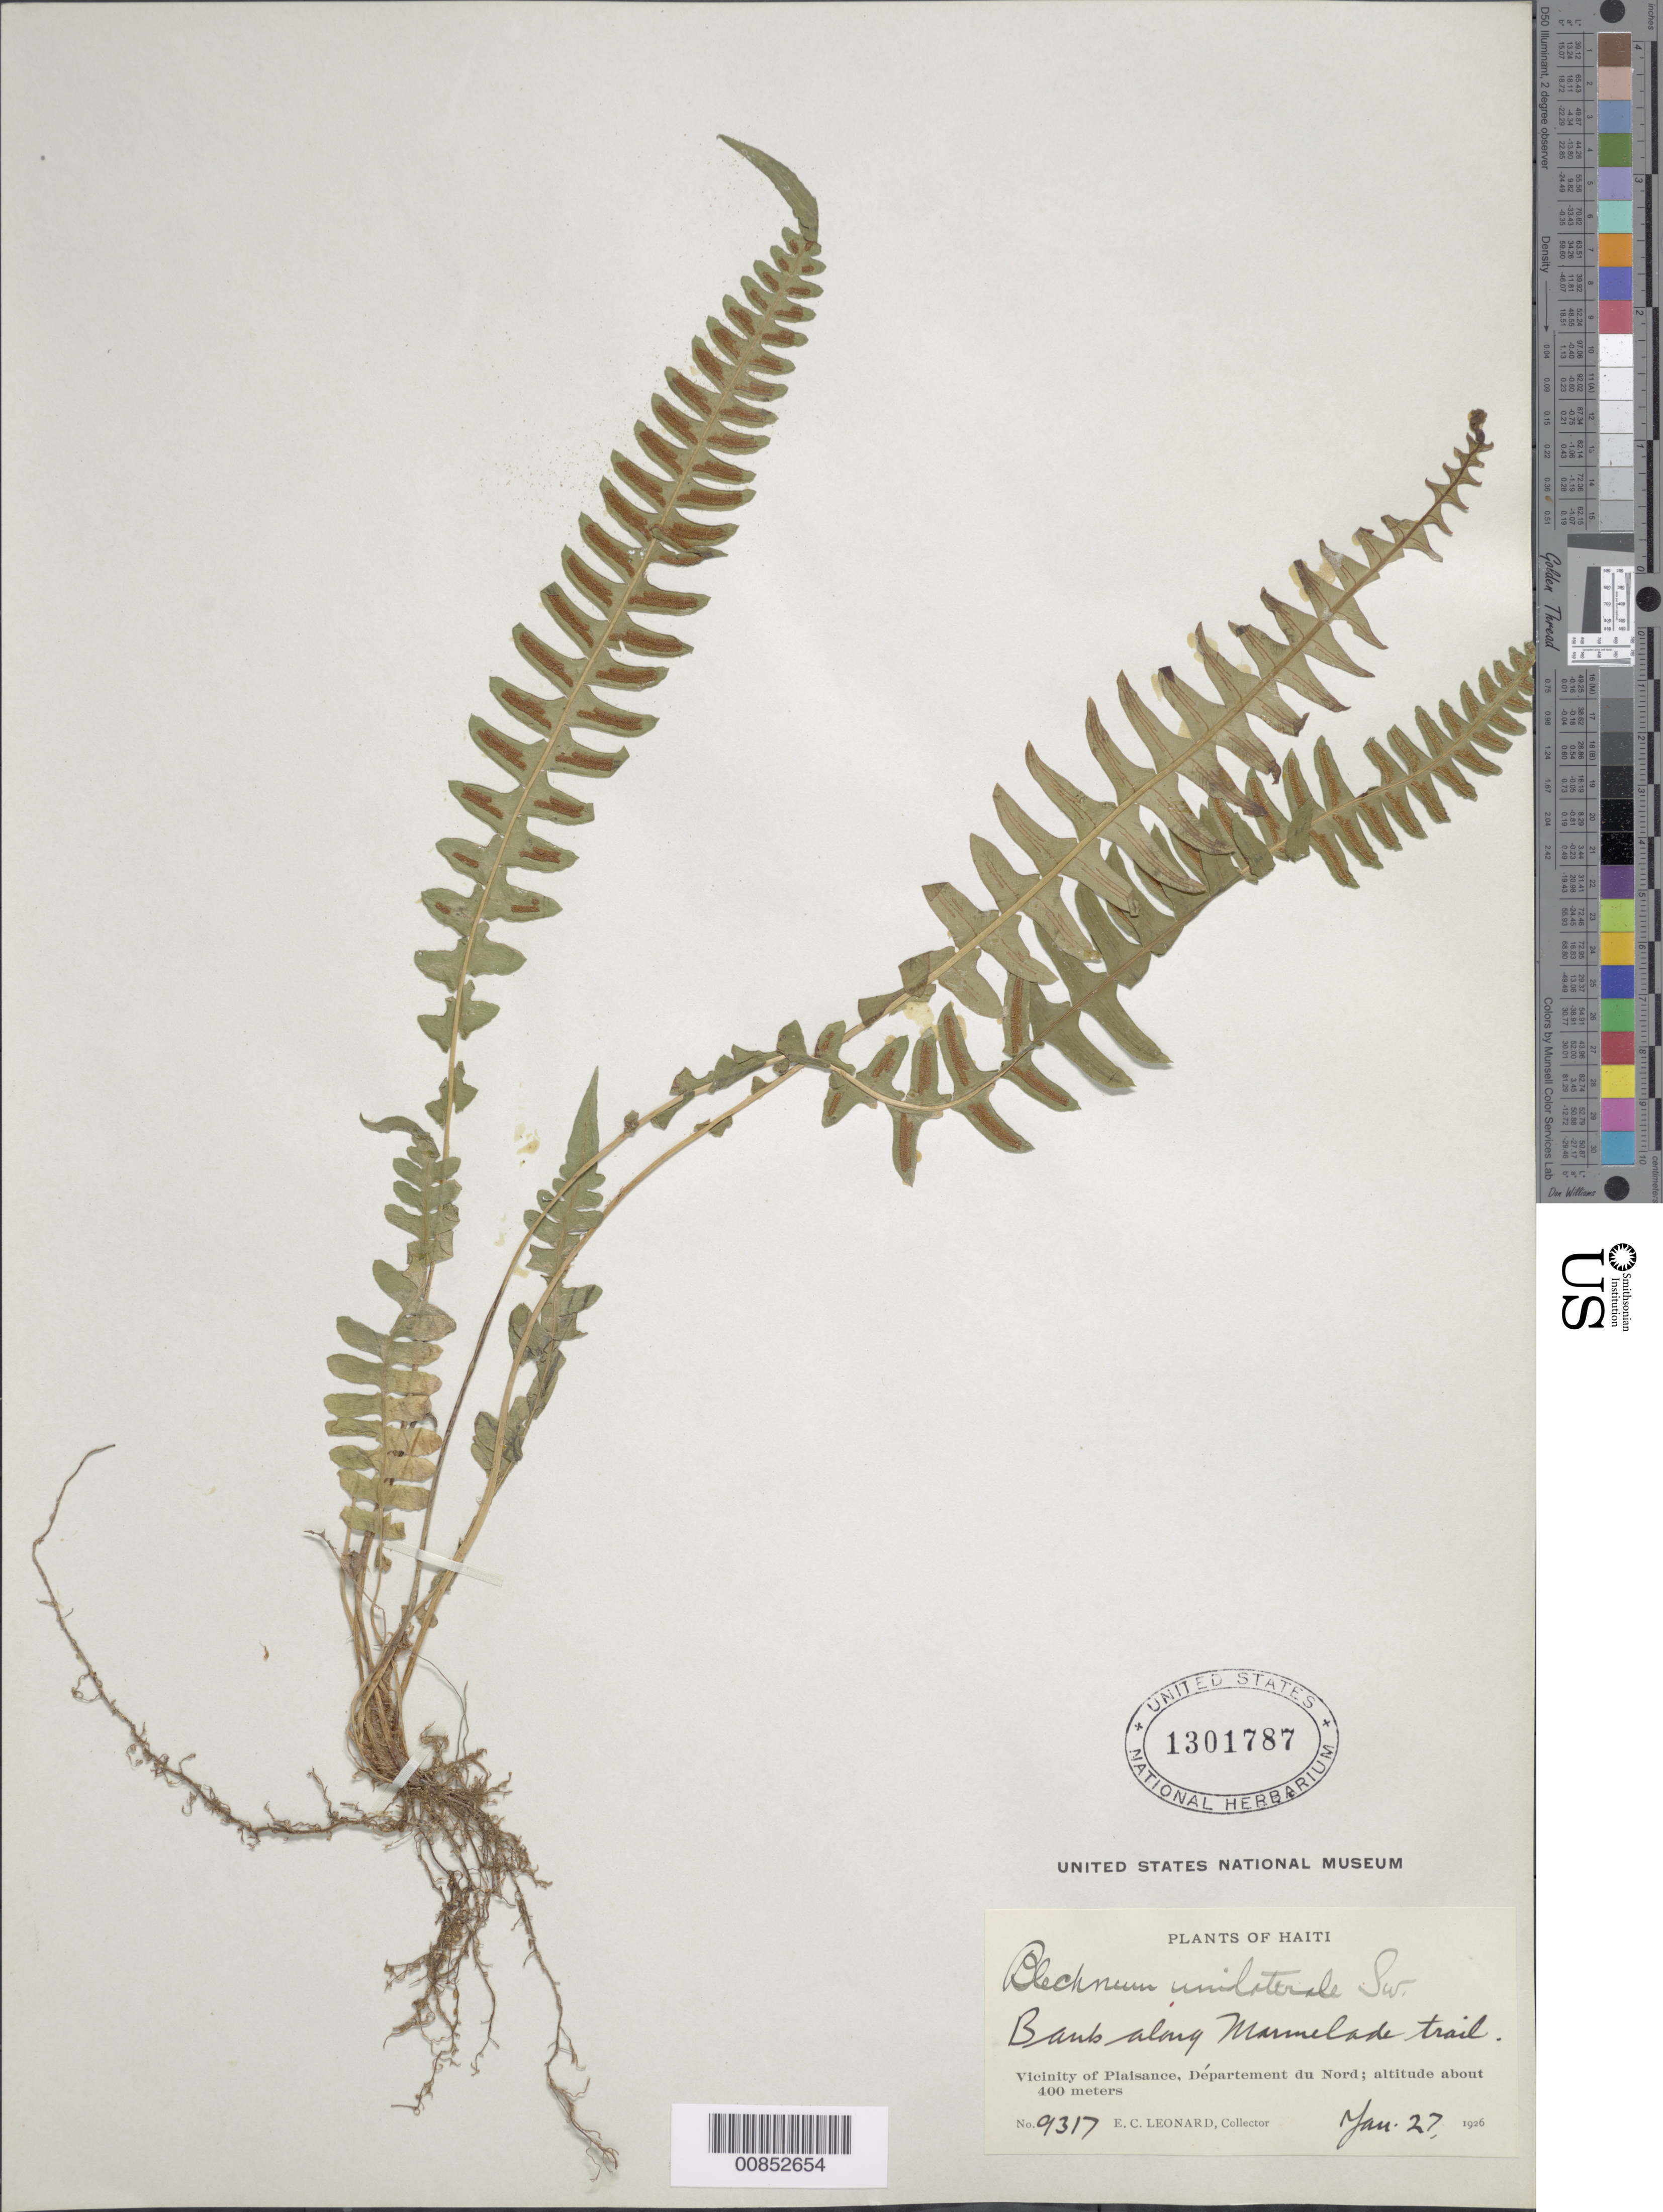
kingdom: Plantae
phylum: Tracheophyta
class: Polypodiopsida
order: Polypodiales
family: Blechnaceae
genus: Blechnum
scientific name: Blechnum unilaterale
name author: Sw.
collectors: E. C. Leonard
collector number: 9317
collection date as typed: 27 Jan 1926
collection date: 1926-01-27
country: Haiti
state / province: Nord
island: Hispaniola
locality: Plaisance, Marmelade trail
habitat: Bank along trail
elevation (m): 400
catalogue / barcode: US 1301787